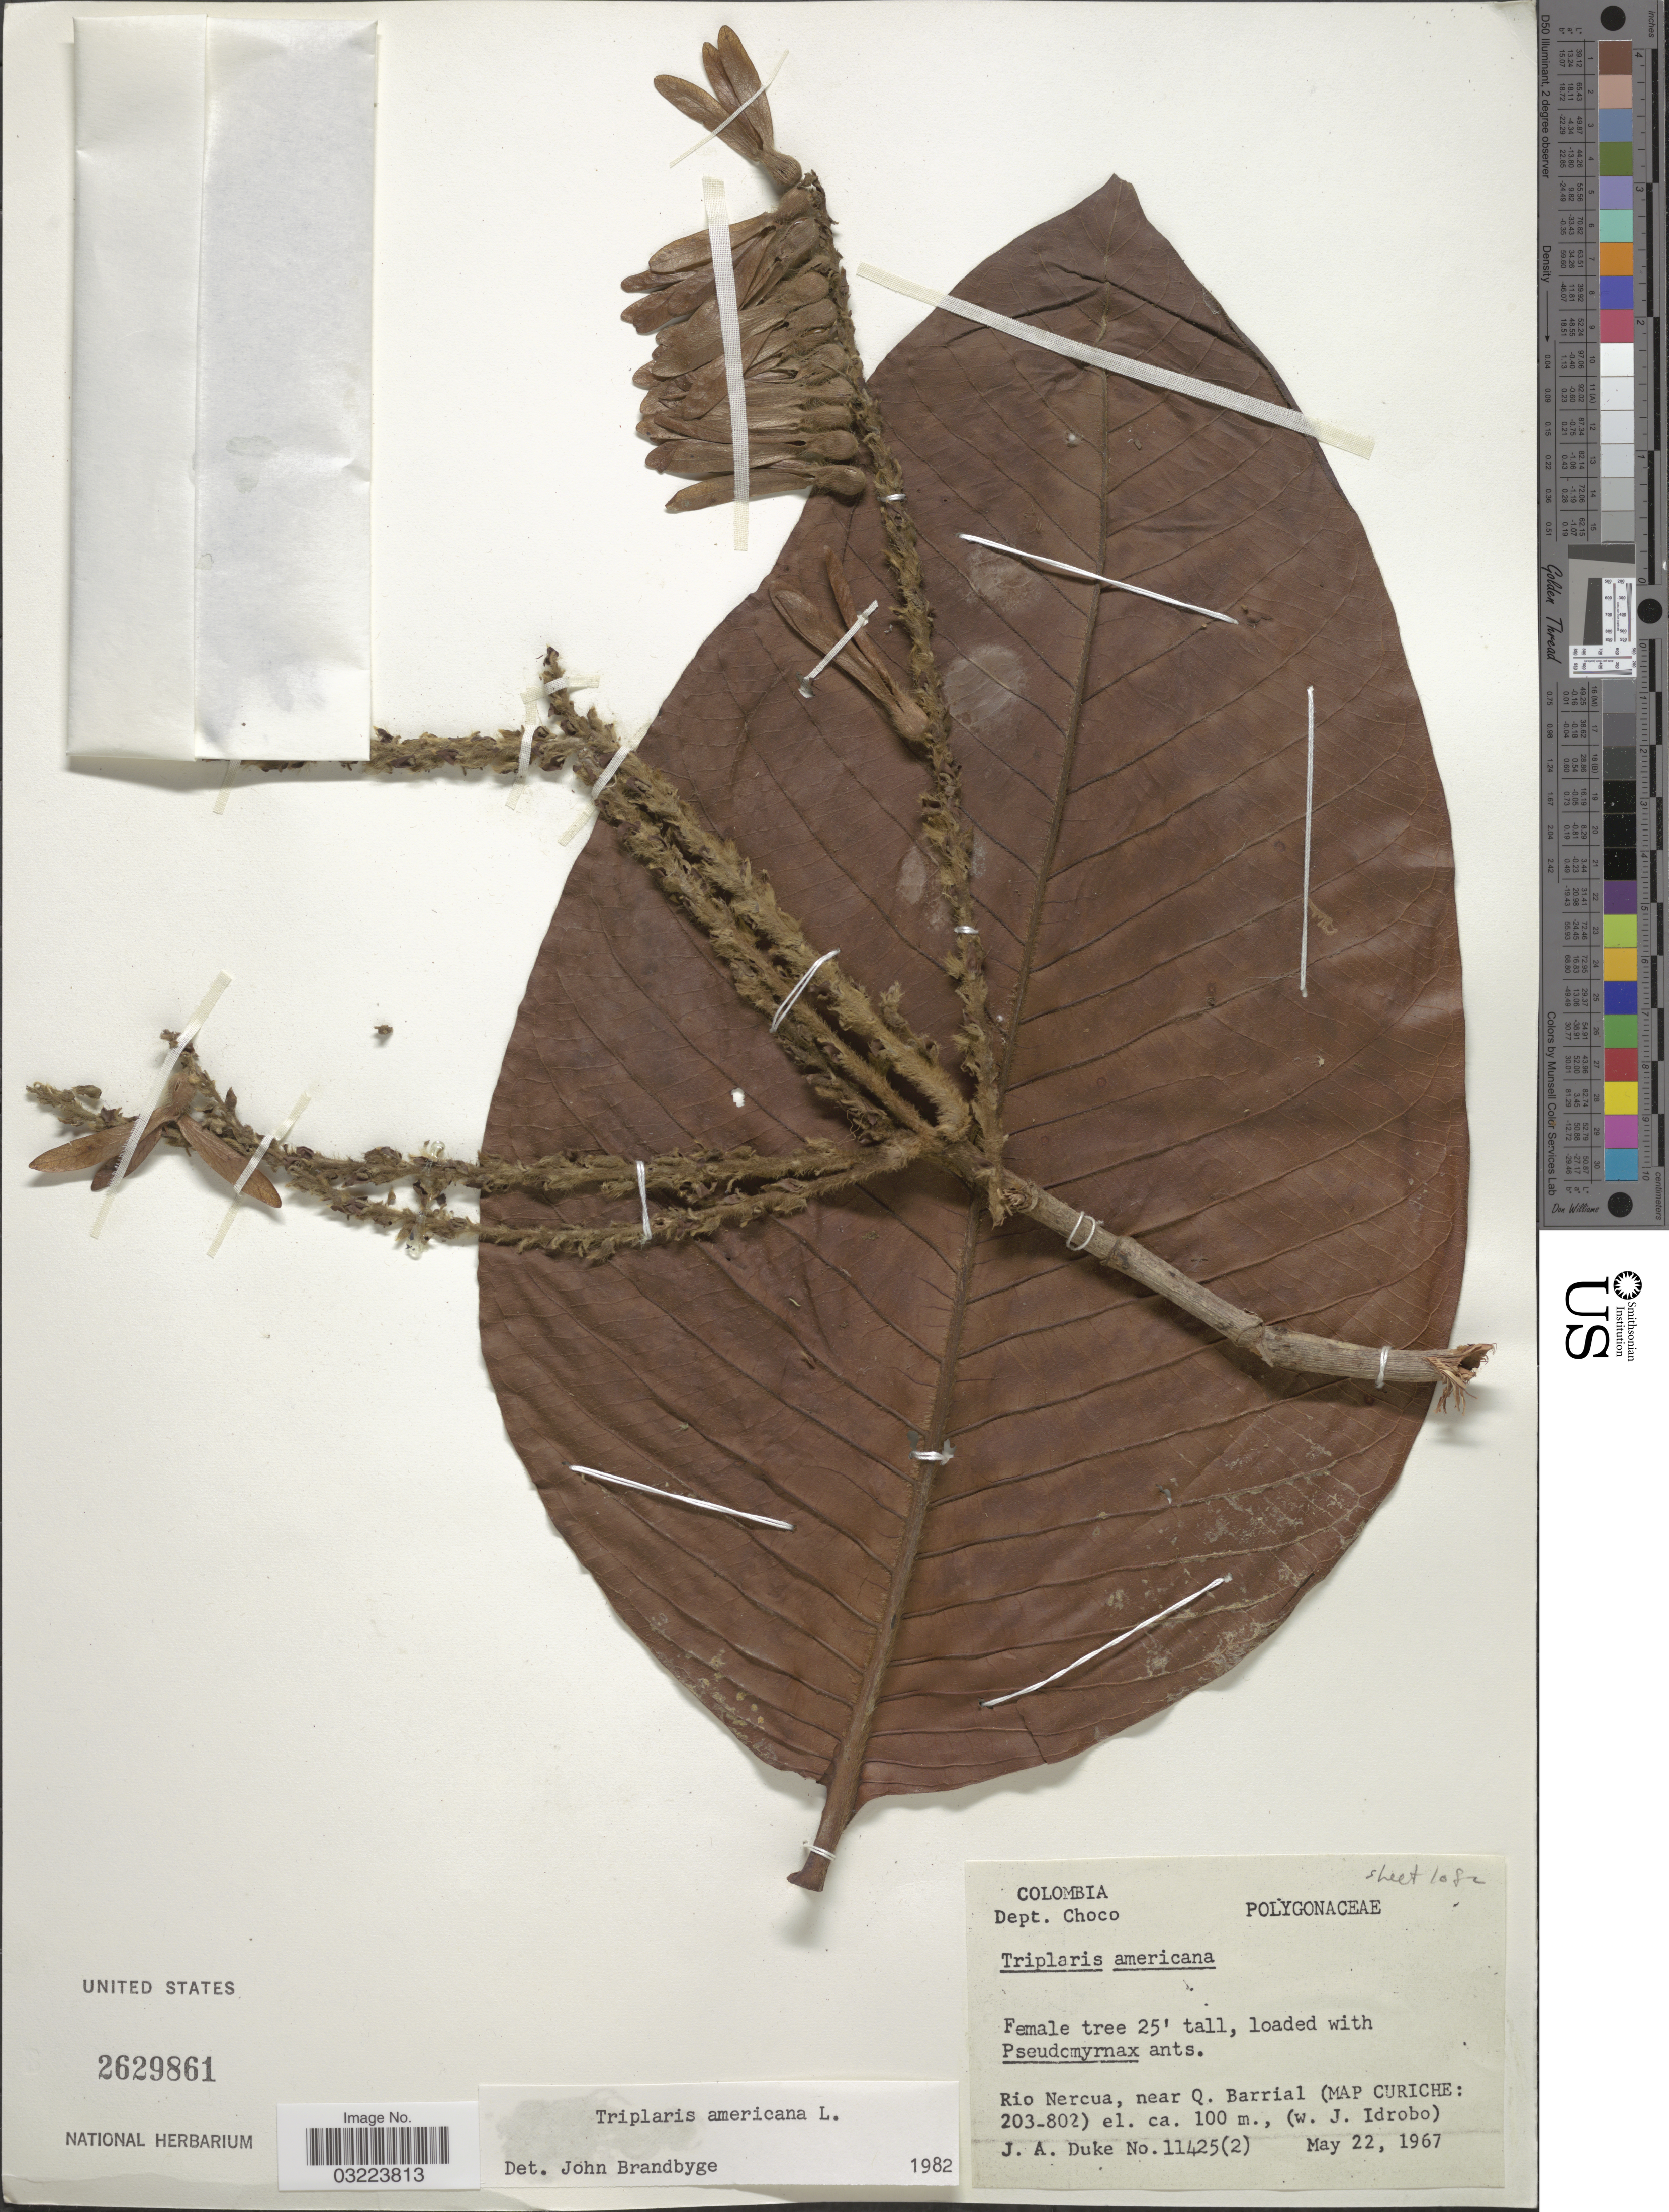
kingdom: Plantae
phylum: Tracheophyta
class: Magnoliopsida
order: Caryophyllales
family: Polygonaceae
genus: Triplaris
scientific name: Triplaris americana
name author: L.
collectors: J. A. Duke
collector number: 11425(2)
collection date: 1967-05-22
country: Colombia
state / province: Chocó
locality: Dept. Choco. Rio Nercua, near Q. Barrial (Map Curiche: 203-802).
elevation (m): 100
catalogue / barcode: US 2629861